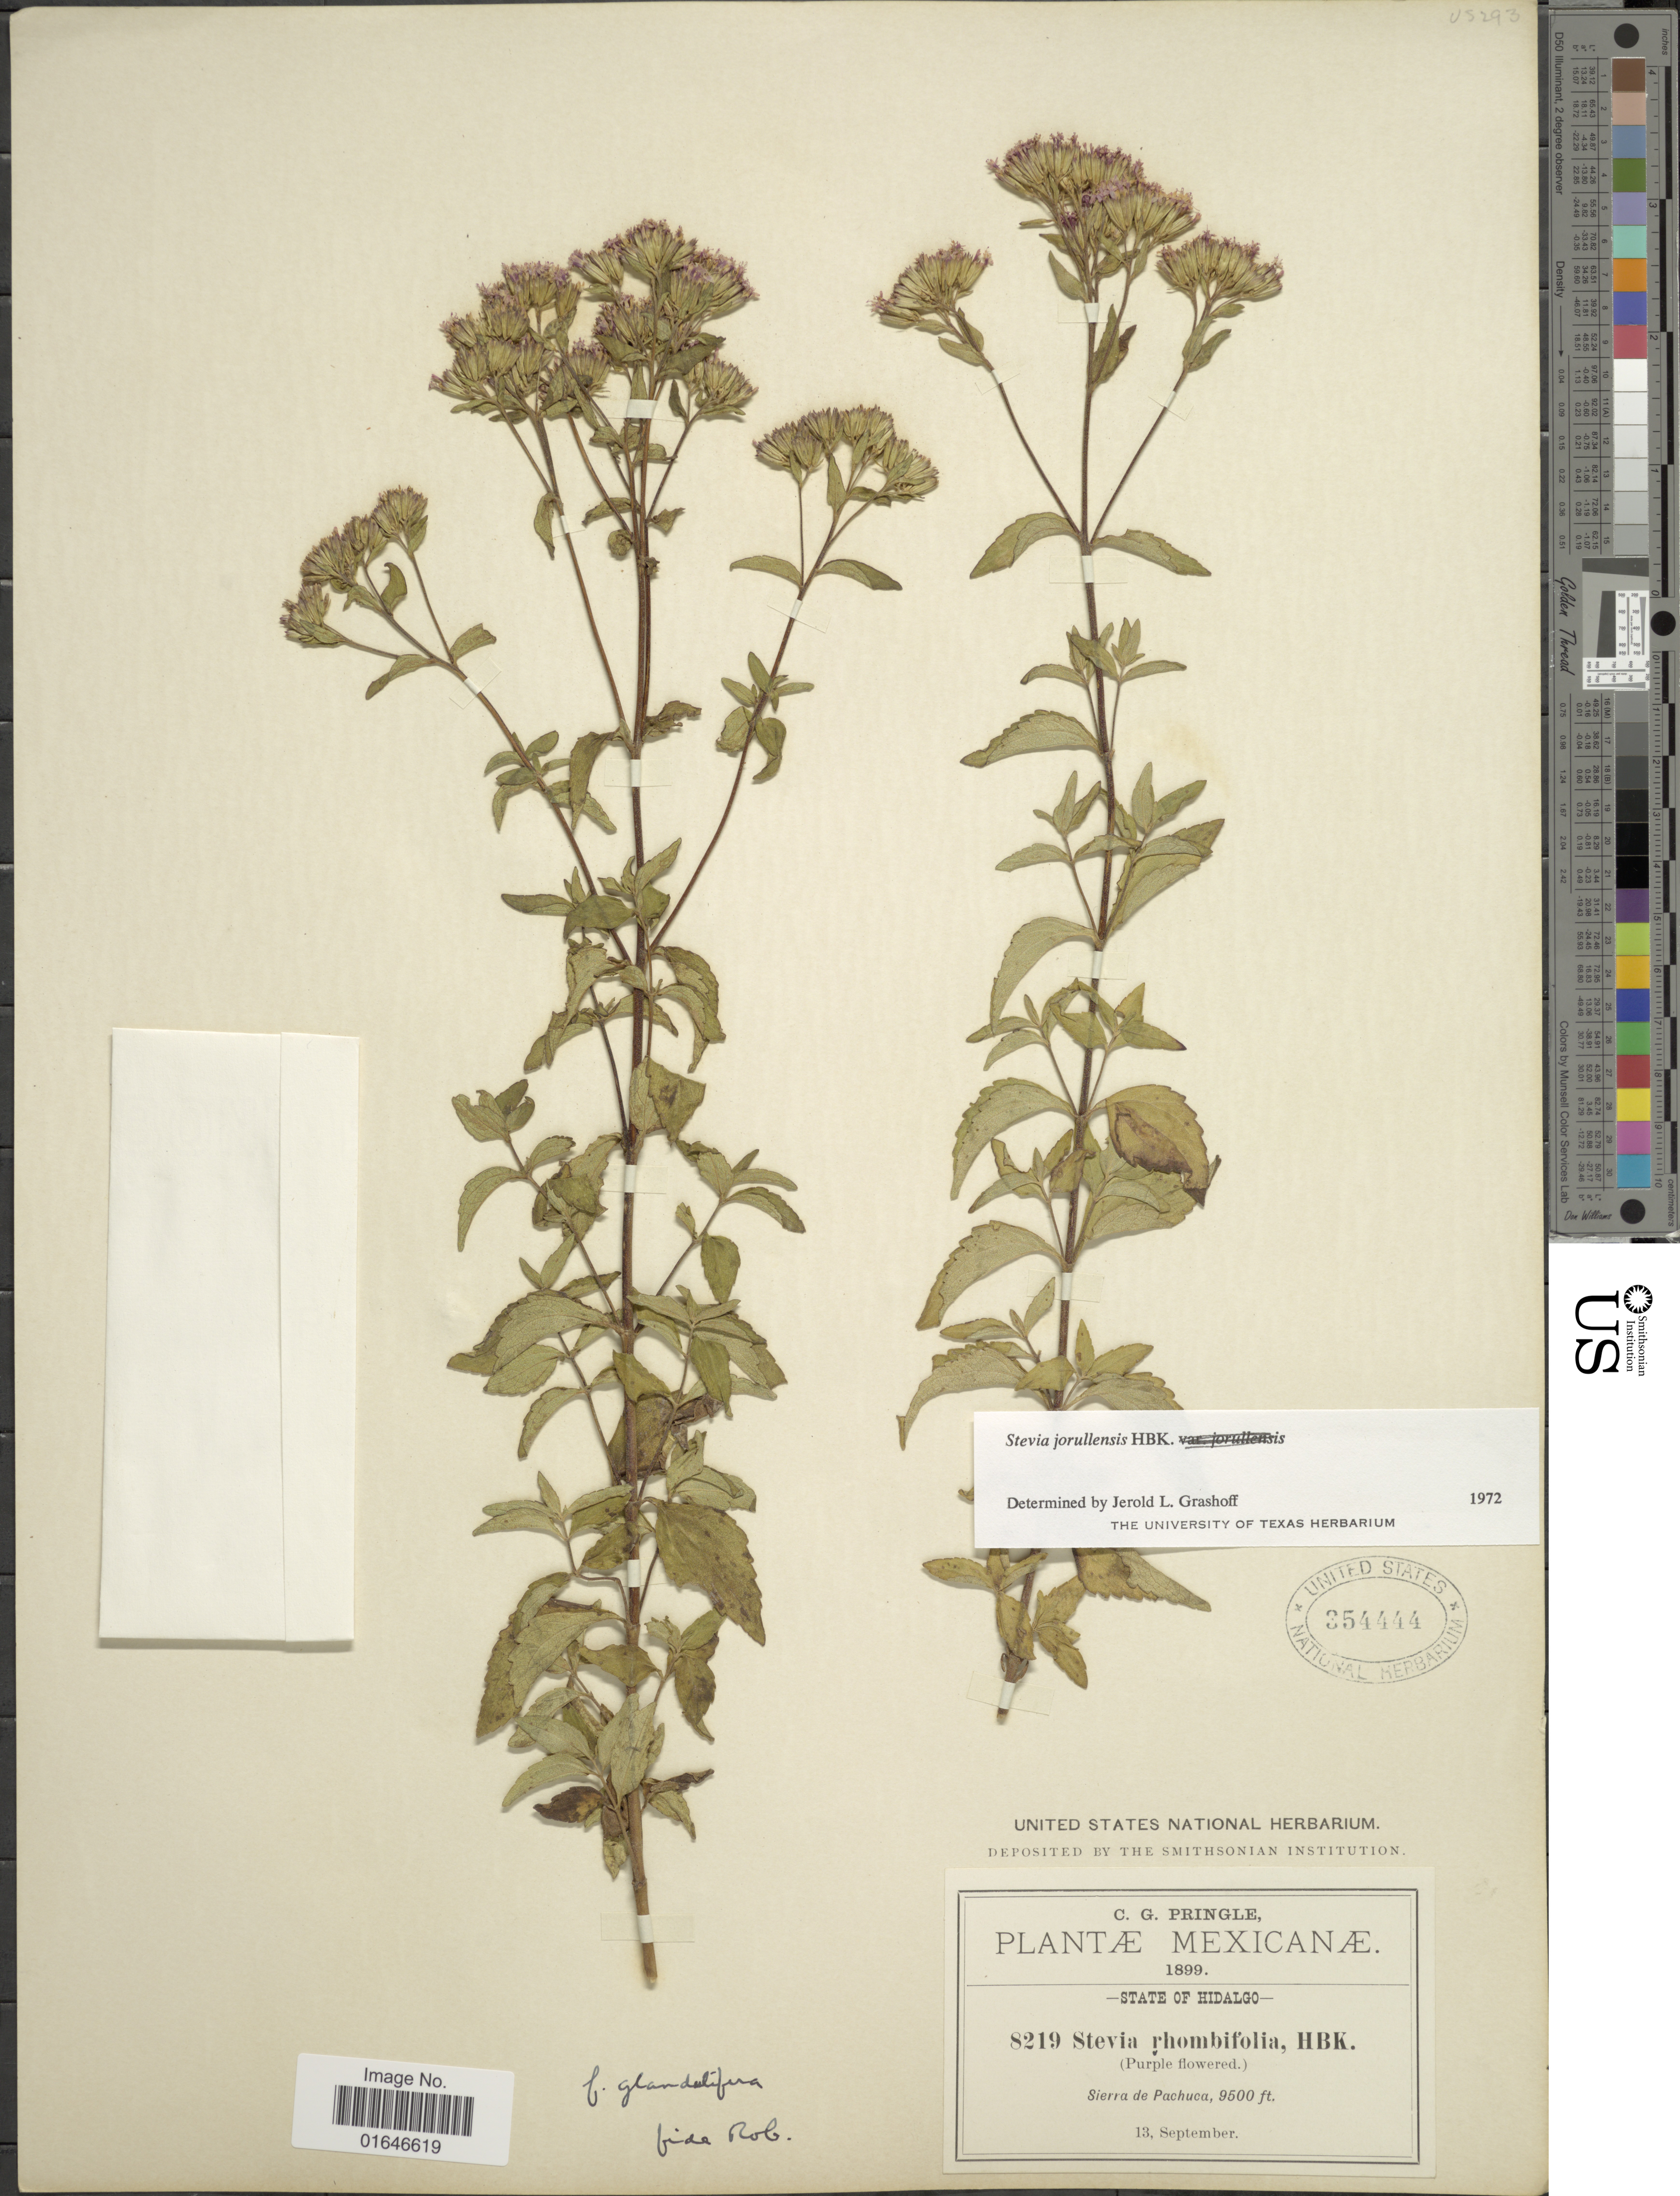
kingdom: Plantae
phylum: Tracheophyta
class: Magnoliopsida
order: Asterales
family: Asteraceae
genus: Stevia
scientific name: Stevia jorullensis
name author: Kunth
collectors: C. G. Pringle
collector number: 8219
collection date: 1899-09-13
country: Mexico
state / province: Hidalgo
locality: State of Hidalgo, Sierra de Pachuca.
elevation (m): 2896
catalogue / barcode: US 354444